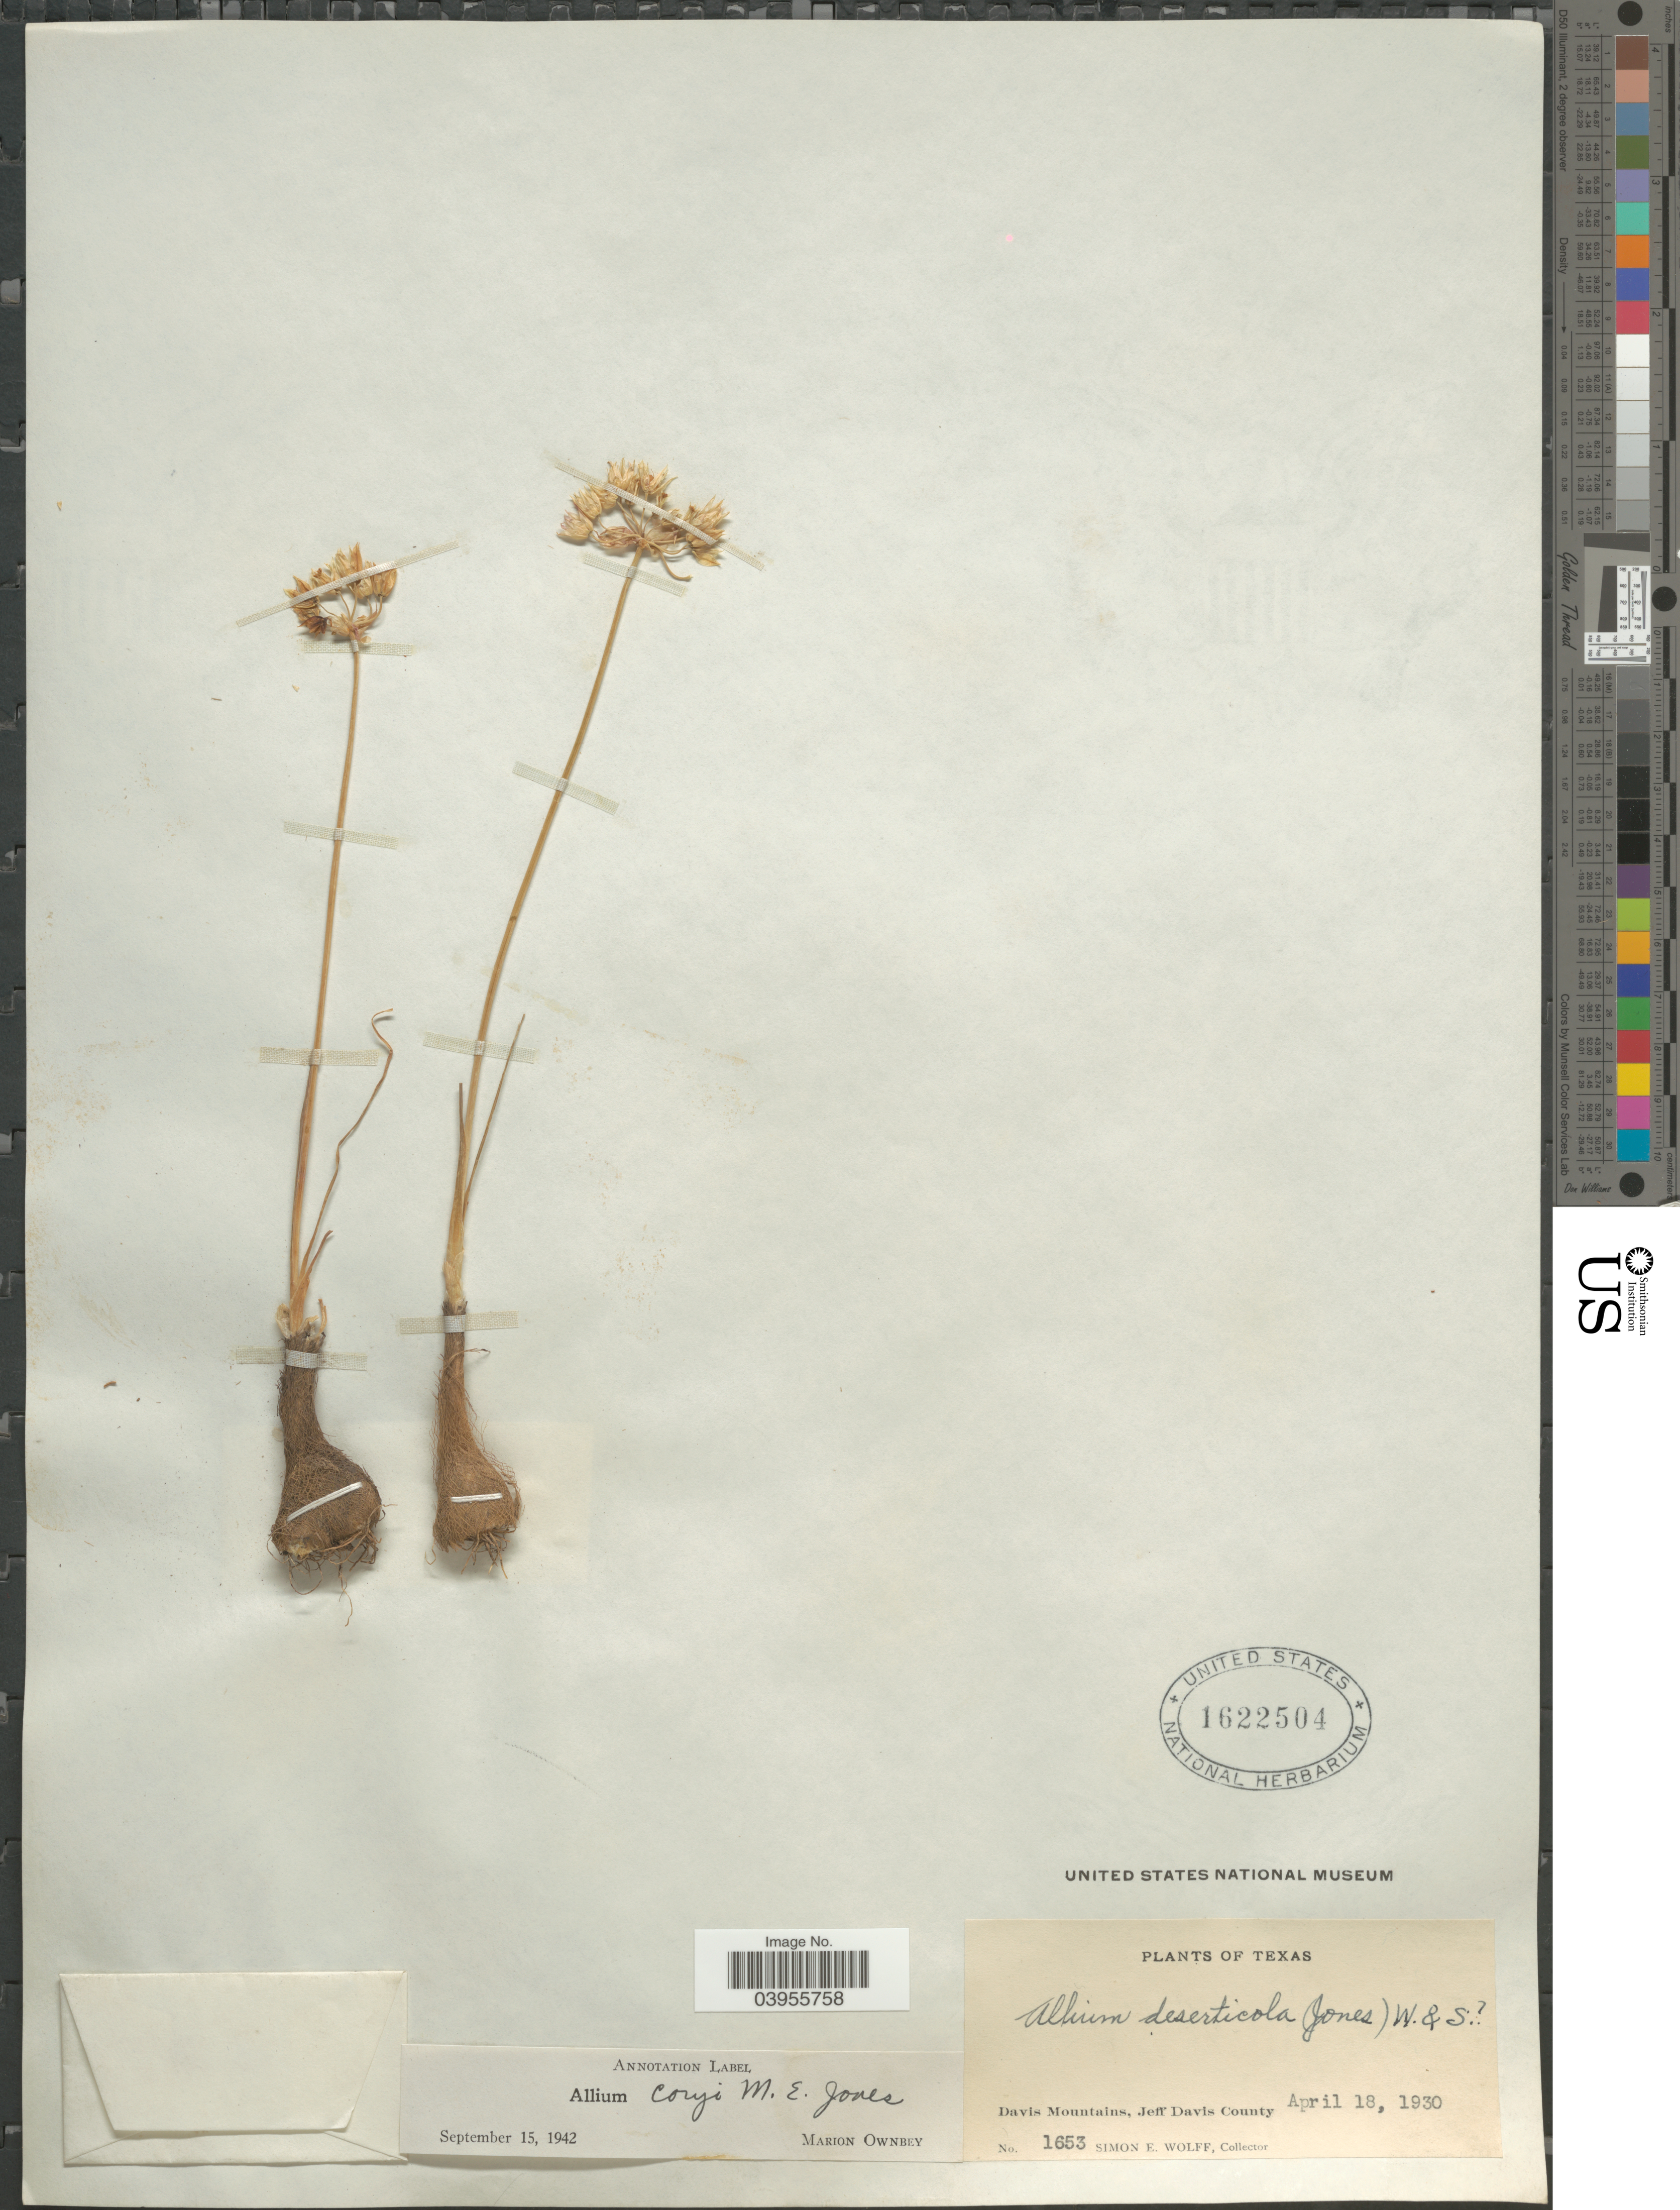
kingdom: Plantae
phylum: Tracheophyta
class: Liliopsida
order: Asparagales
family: Amaryllidaceae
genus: Allium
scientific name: Allium coryi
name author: M.E. Jones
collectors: S. E. Wolff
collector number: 1653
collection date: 1930-04-18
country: United States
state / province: Texas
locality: Davis Mountains, Jeff Davis County.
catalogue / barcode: US 1622504